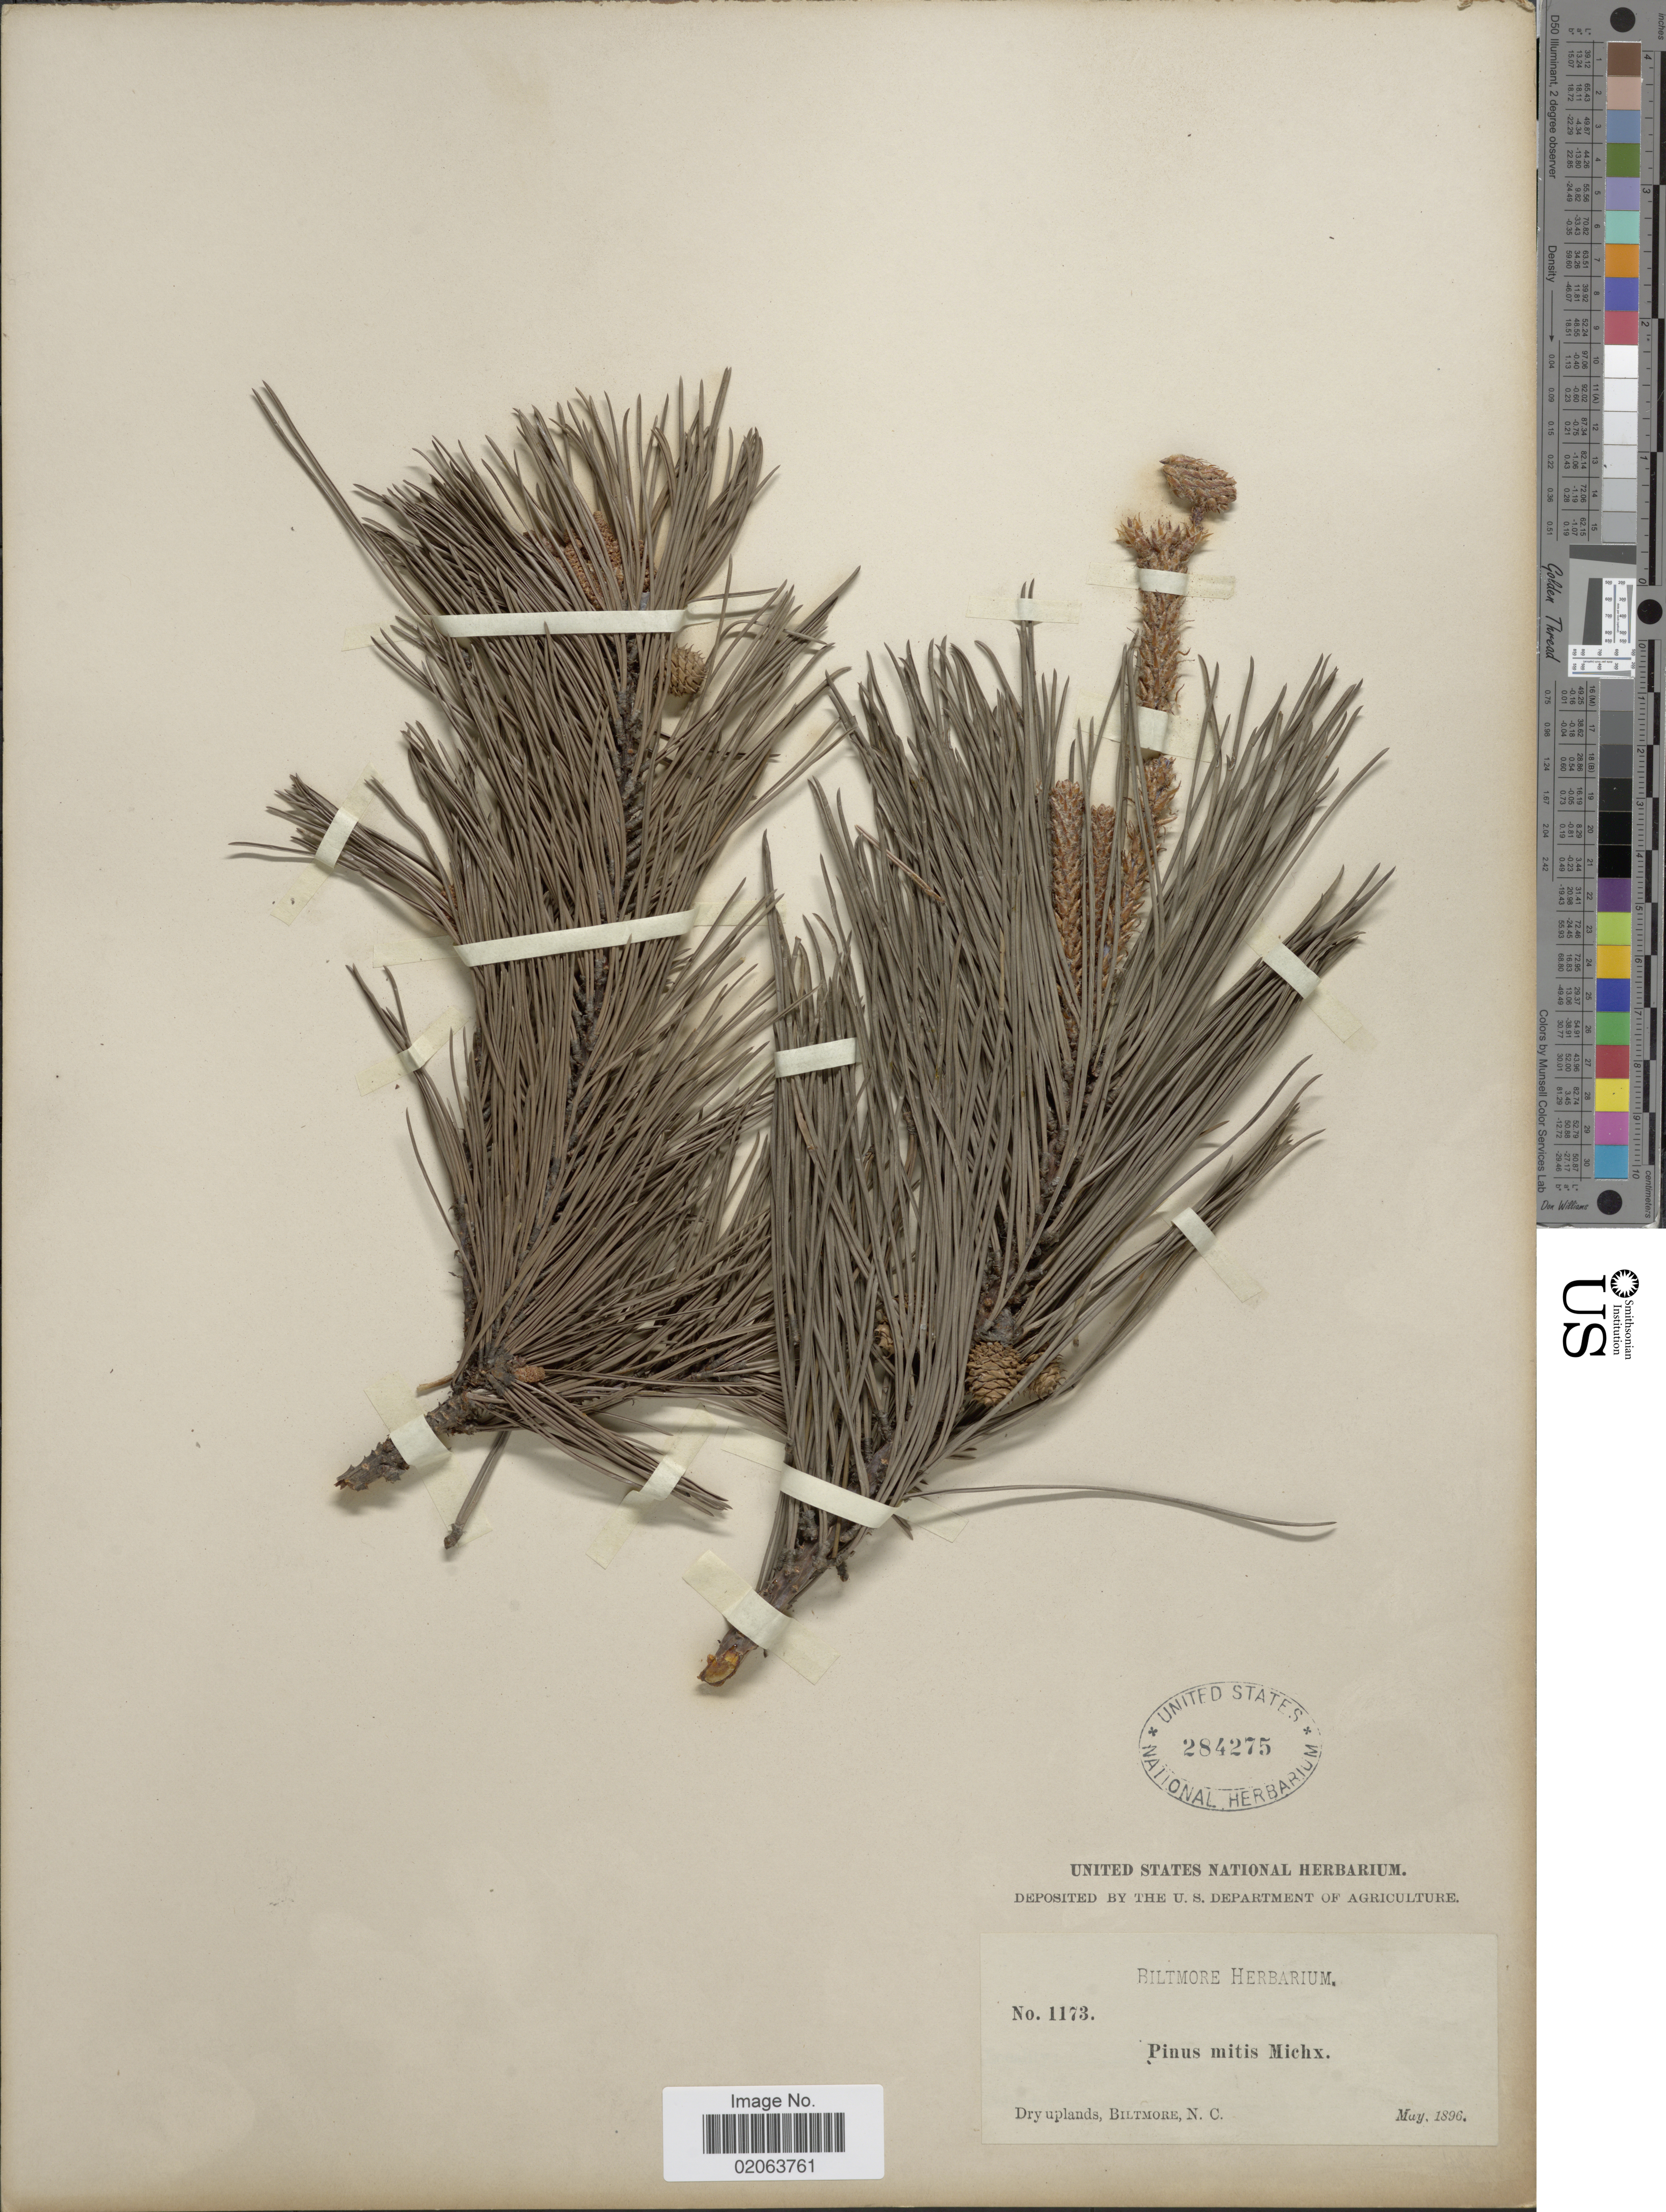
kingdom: Plantae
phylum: Tracheophyta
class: Pinopsida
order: Pinales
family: Pinaceae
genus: Pinus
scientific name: Pinus echinata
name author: Mill.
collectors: ex herb. Biltmore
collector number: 1173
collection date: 1896-05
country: United States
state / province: North Carolina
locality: Dry uplands, Biltmore, N. C.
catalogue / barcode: US 284275